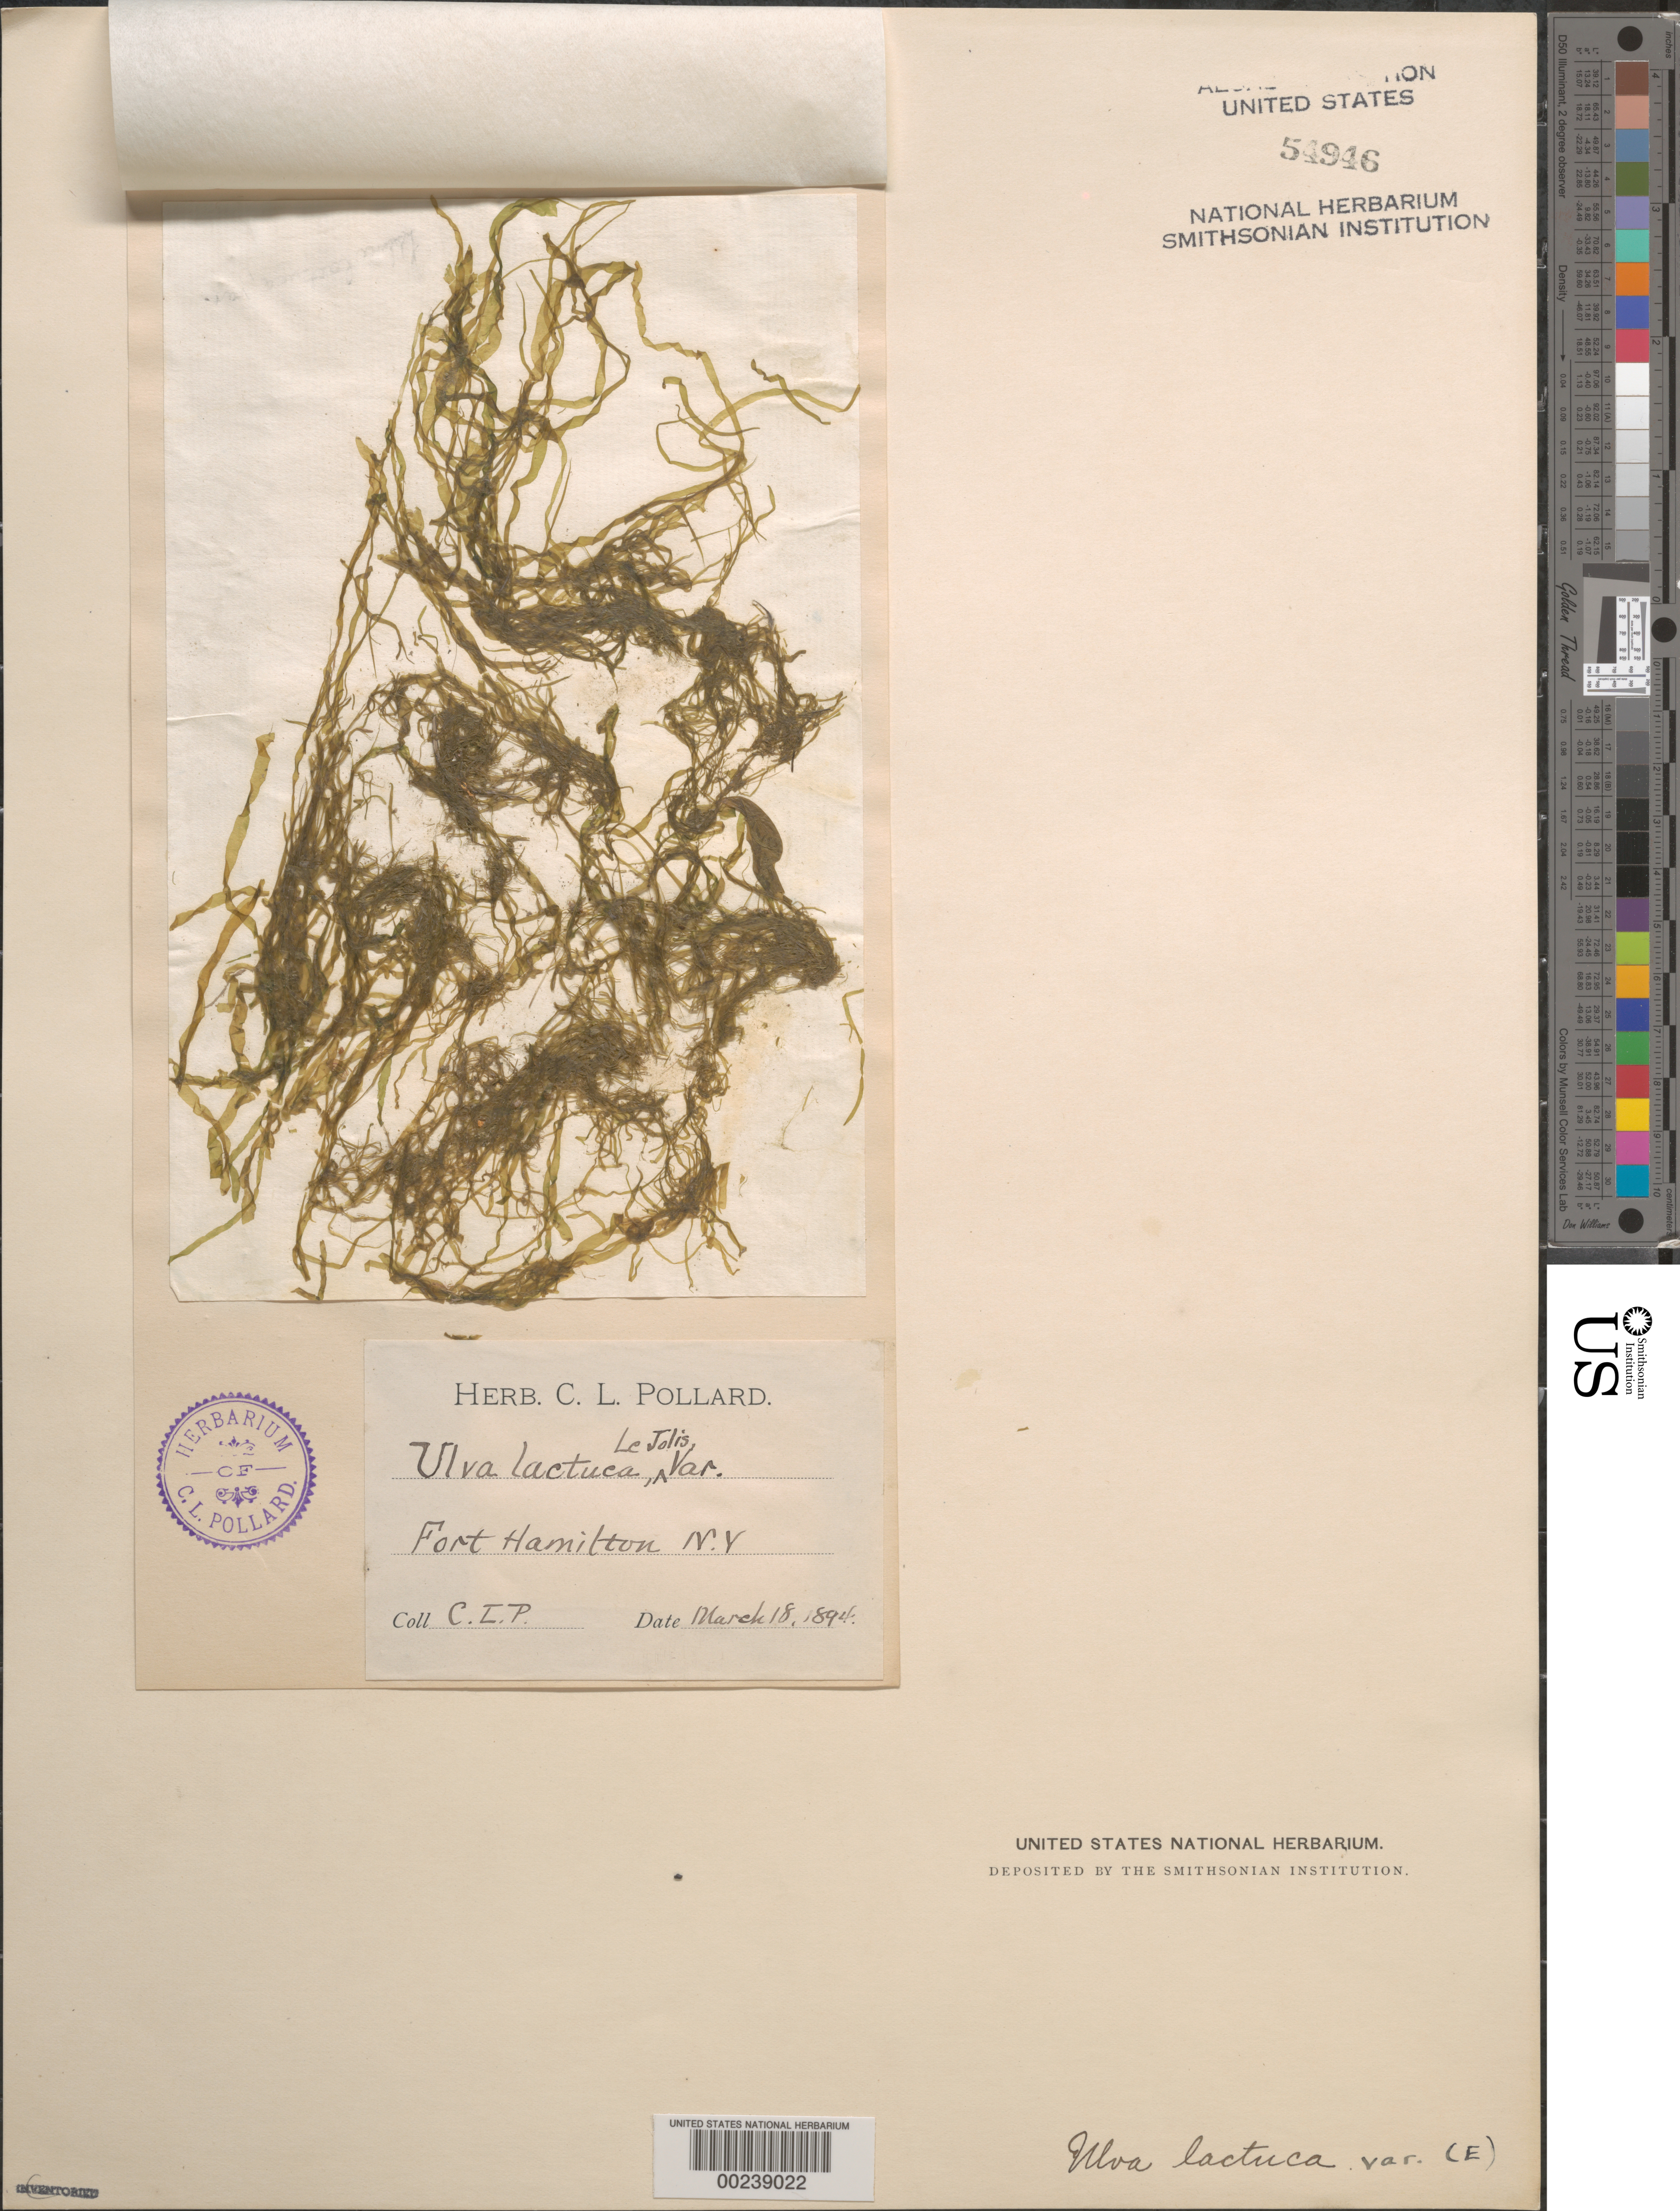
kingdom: Plantae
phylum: Chlorophyta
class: Ulvophyceae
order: Ulvales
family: Ulvaceae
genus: Ulva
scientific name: Ulva lactuca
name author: L.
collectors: C. L. Pollard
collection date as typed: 18 Mar 1894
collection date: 1894-03-18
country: United States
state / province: New York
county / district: Kings County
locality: Fort Hamilton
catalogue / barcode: US 54946